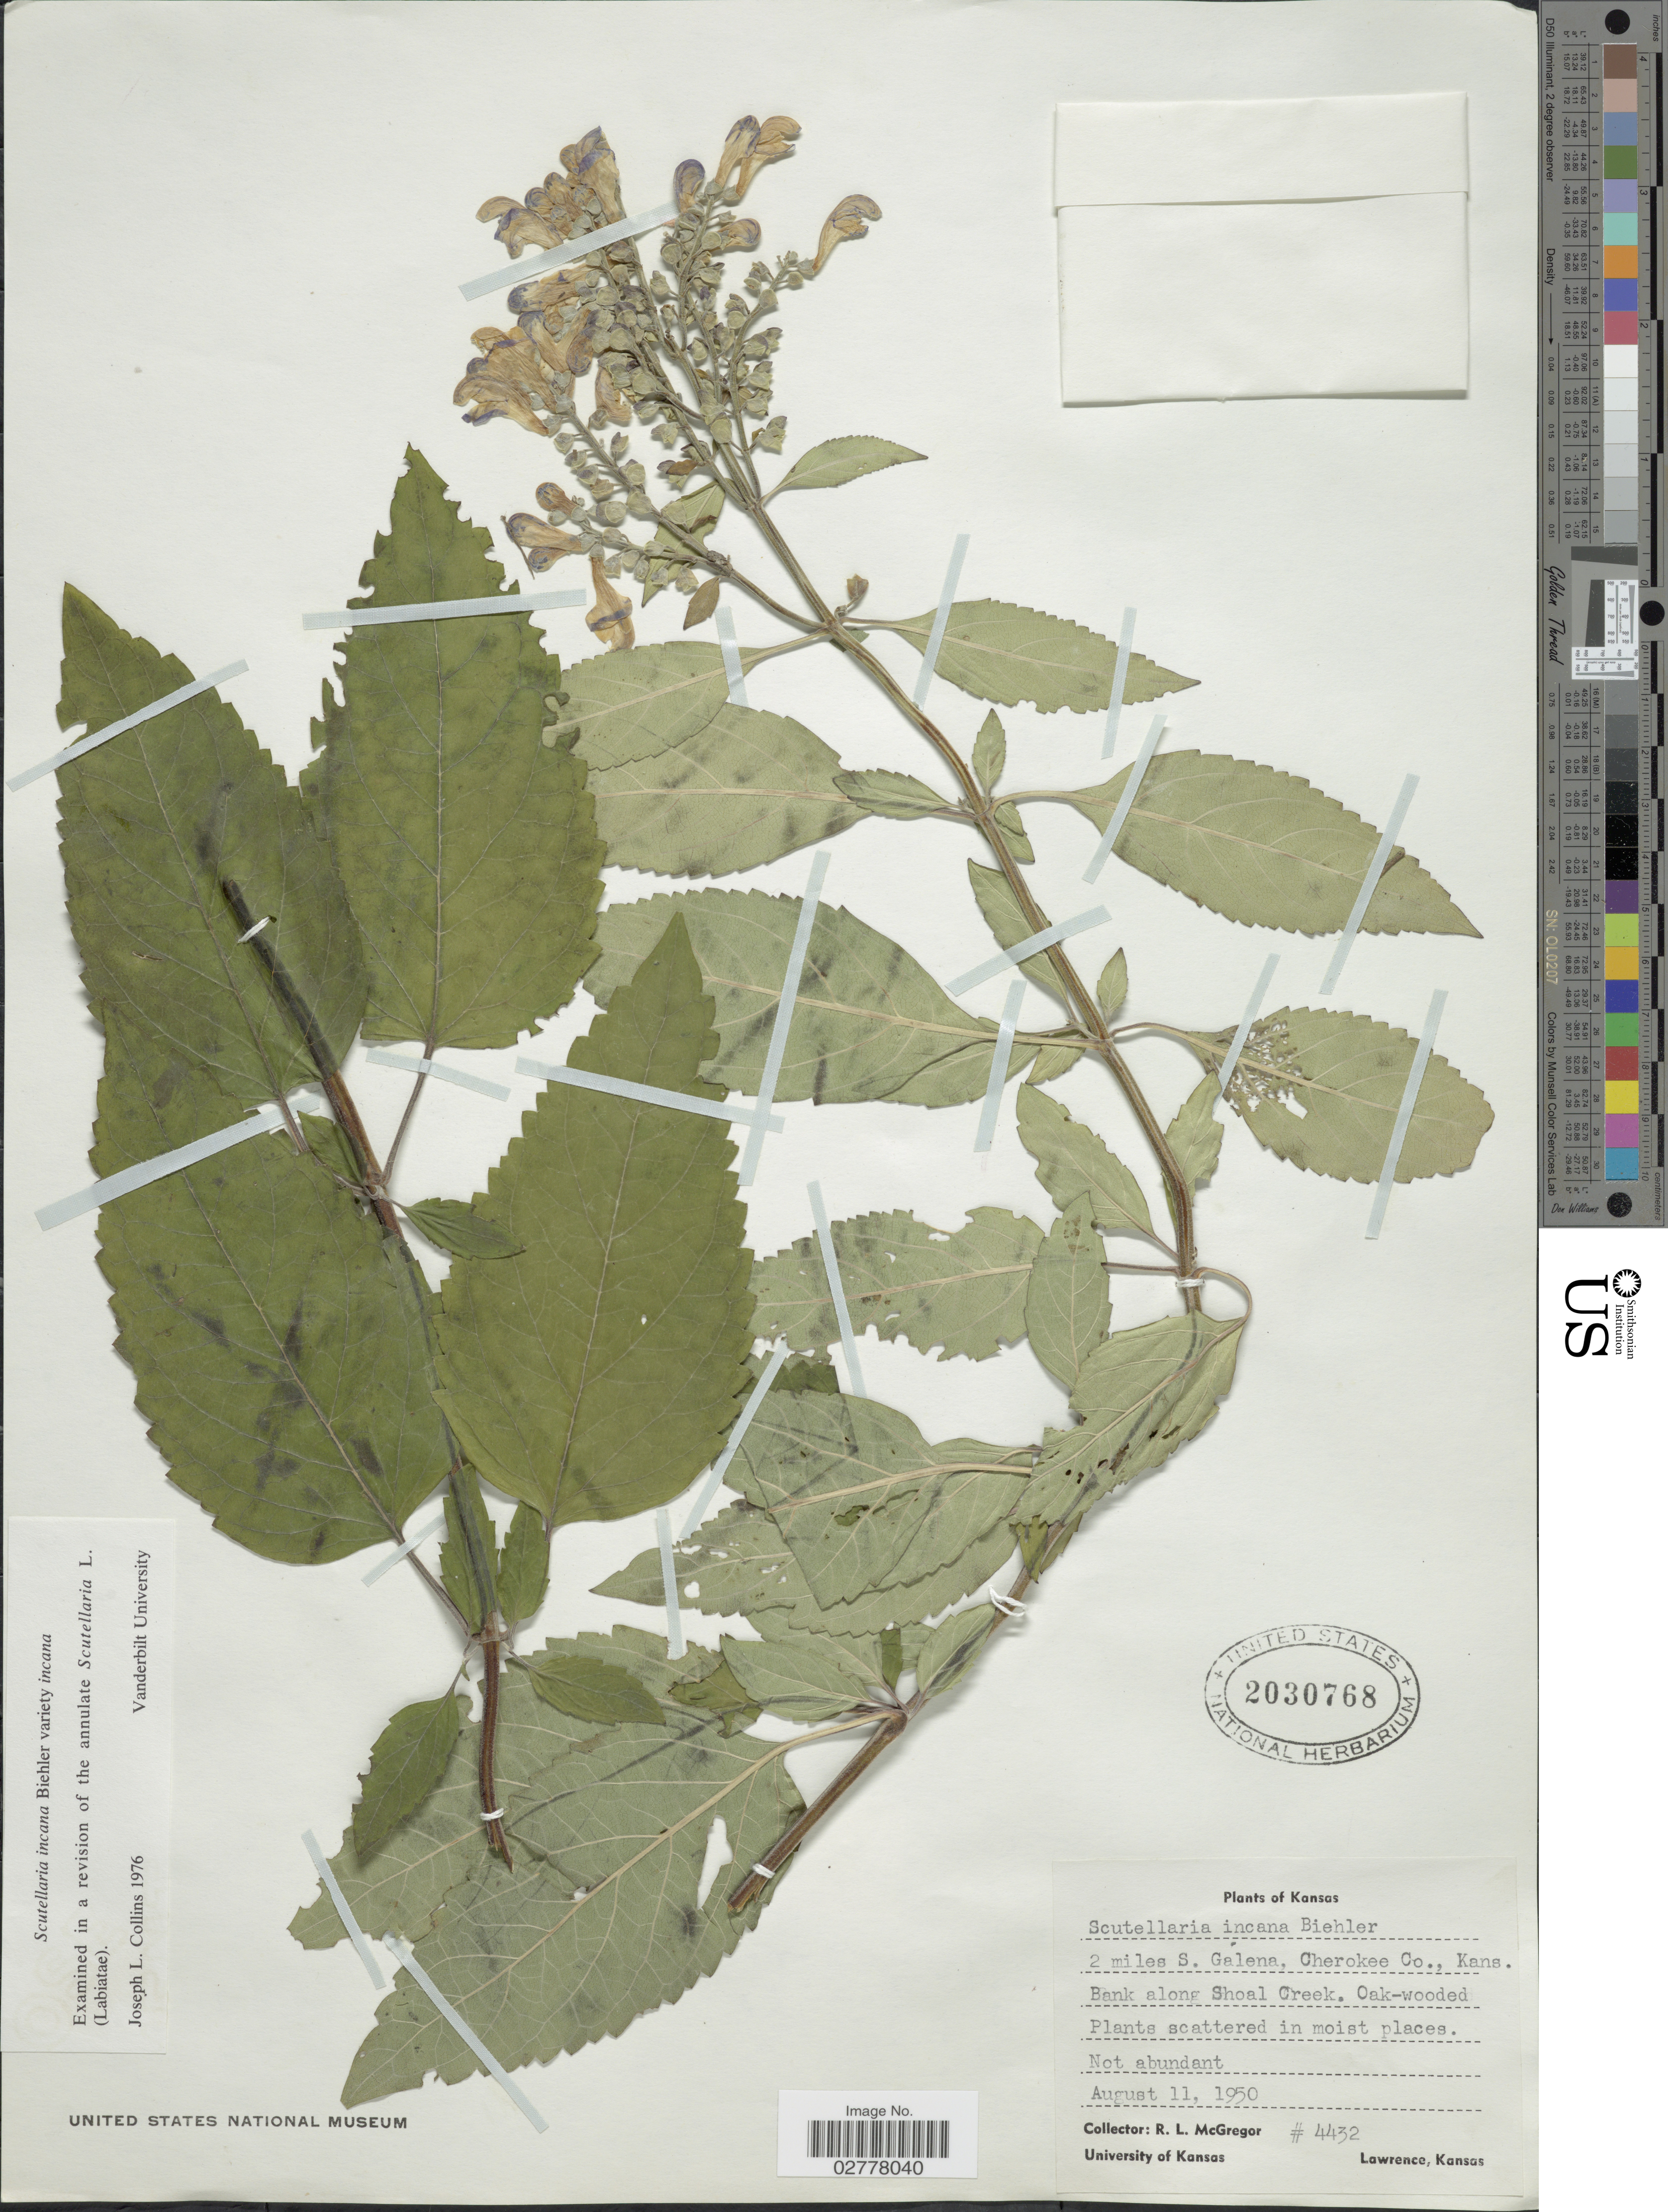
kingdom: Plantae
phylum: Tracheophyta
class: Magnoliopsida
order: Lamiales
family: Lamiaceae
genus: Scutellaria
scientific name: Scutellaria incana var. incana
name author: Biehler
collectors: R. McGregor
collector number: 4432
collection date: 1950-08-11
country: United States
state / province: Kansas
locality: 2 miles S. Galena, Cherokee Co. Bank along Shoal Creek.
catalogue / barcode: US 2030768